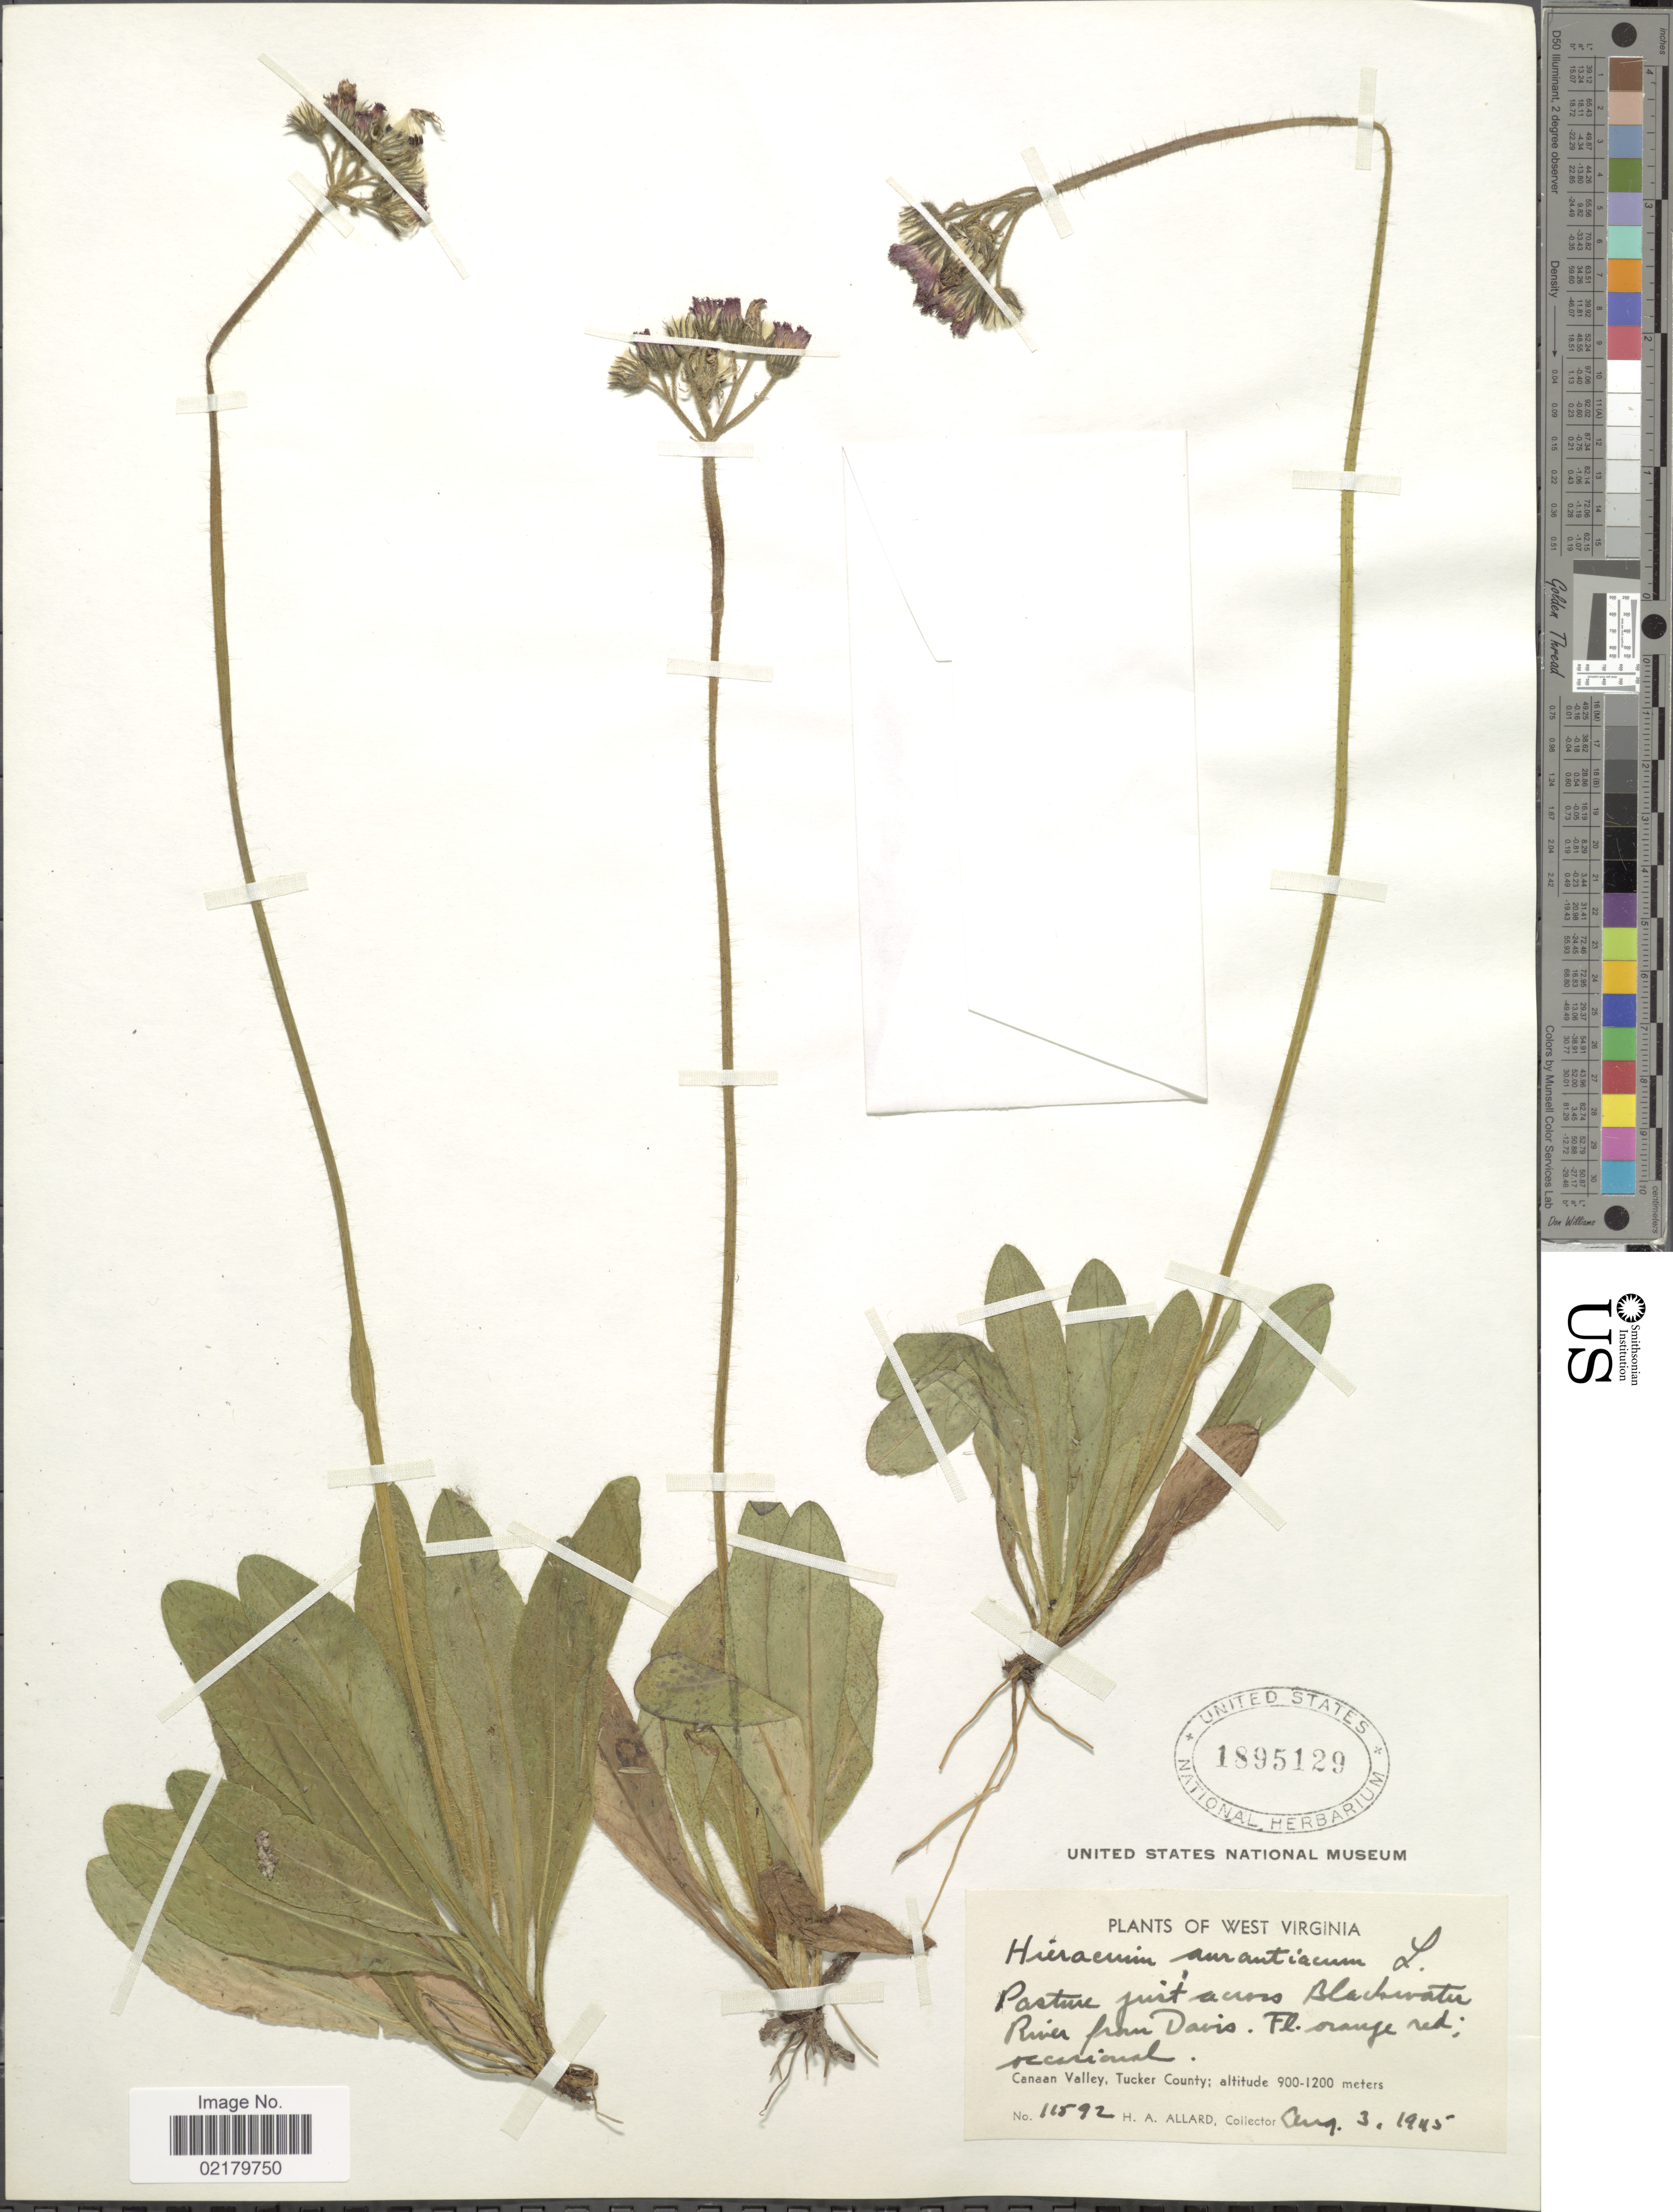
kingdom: Plantae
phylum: Tracheophyta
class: Magnoliopsida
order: Asterales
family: Asteraceae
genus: Pilosella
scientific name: Pilosella aurantiaca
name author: (L.) F.W. Schultz & Sch. Bip.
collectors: H. A. Allard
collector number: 11592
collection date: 1945-08-03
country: United States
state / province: West Virginia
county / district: Tucker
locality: Pasture just across Blackwater River from Davis, Canaan Valley, Tucker County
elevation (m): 900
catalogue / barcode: US 1895129